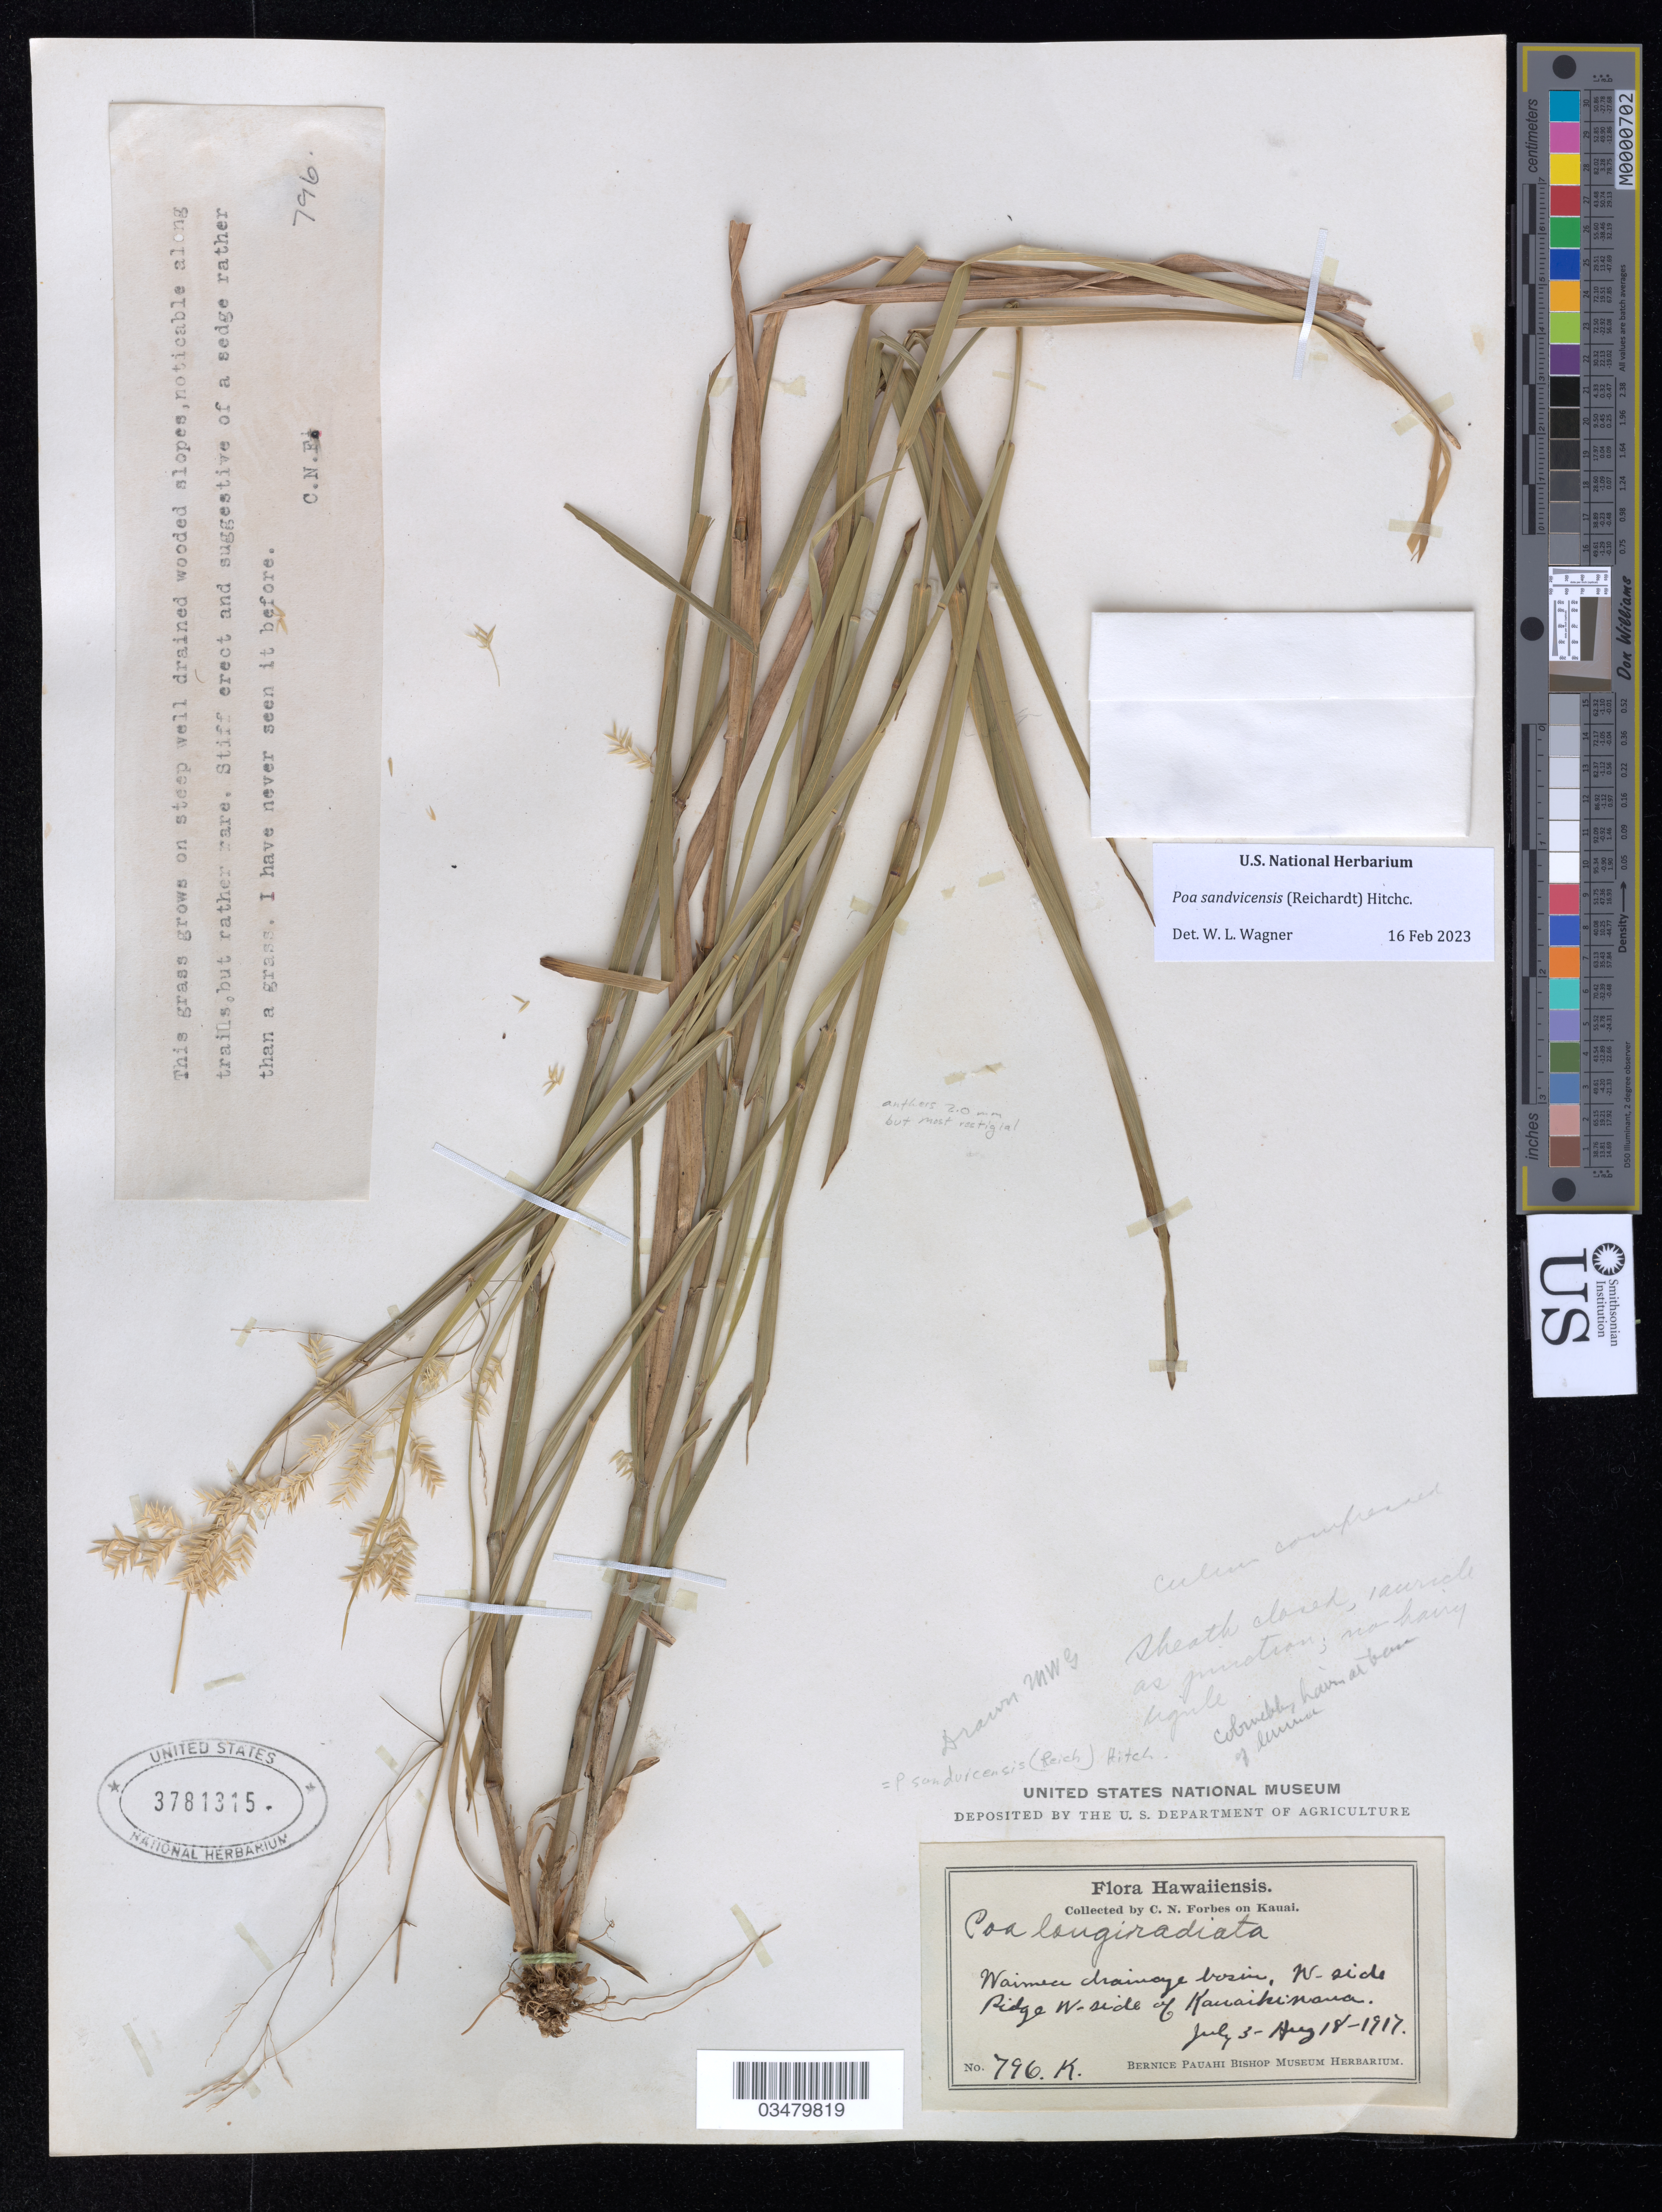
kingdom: Plantae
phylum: Tracheophyta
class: Liliopsida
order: Poales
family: Poaceae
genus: Poa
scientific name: Poa sandvicensis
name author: (Reich) Hitchc.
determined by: Wagner, W. L., (BOT), Smithsonian Institution - National Museum of Natural History (UNITED STATES)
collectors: C. N. Forbes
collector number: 796.K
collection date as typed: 3 Jul 1917 to 18 Aug 1917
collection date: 1917-07-03/1917-08-18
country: United States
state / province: Hawaii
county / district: Kauai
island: Kaua'i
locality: Waimea Drainage Basin, W side, ridge W-side of Kauaikinana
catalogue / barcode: US 3781315